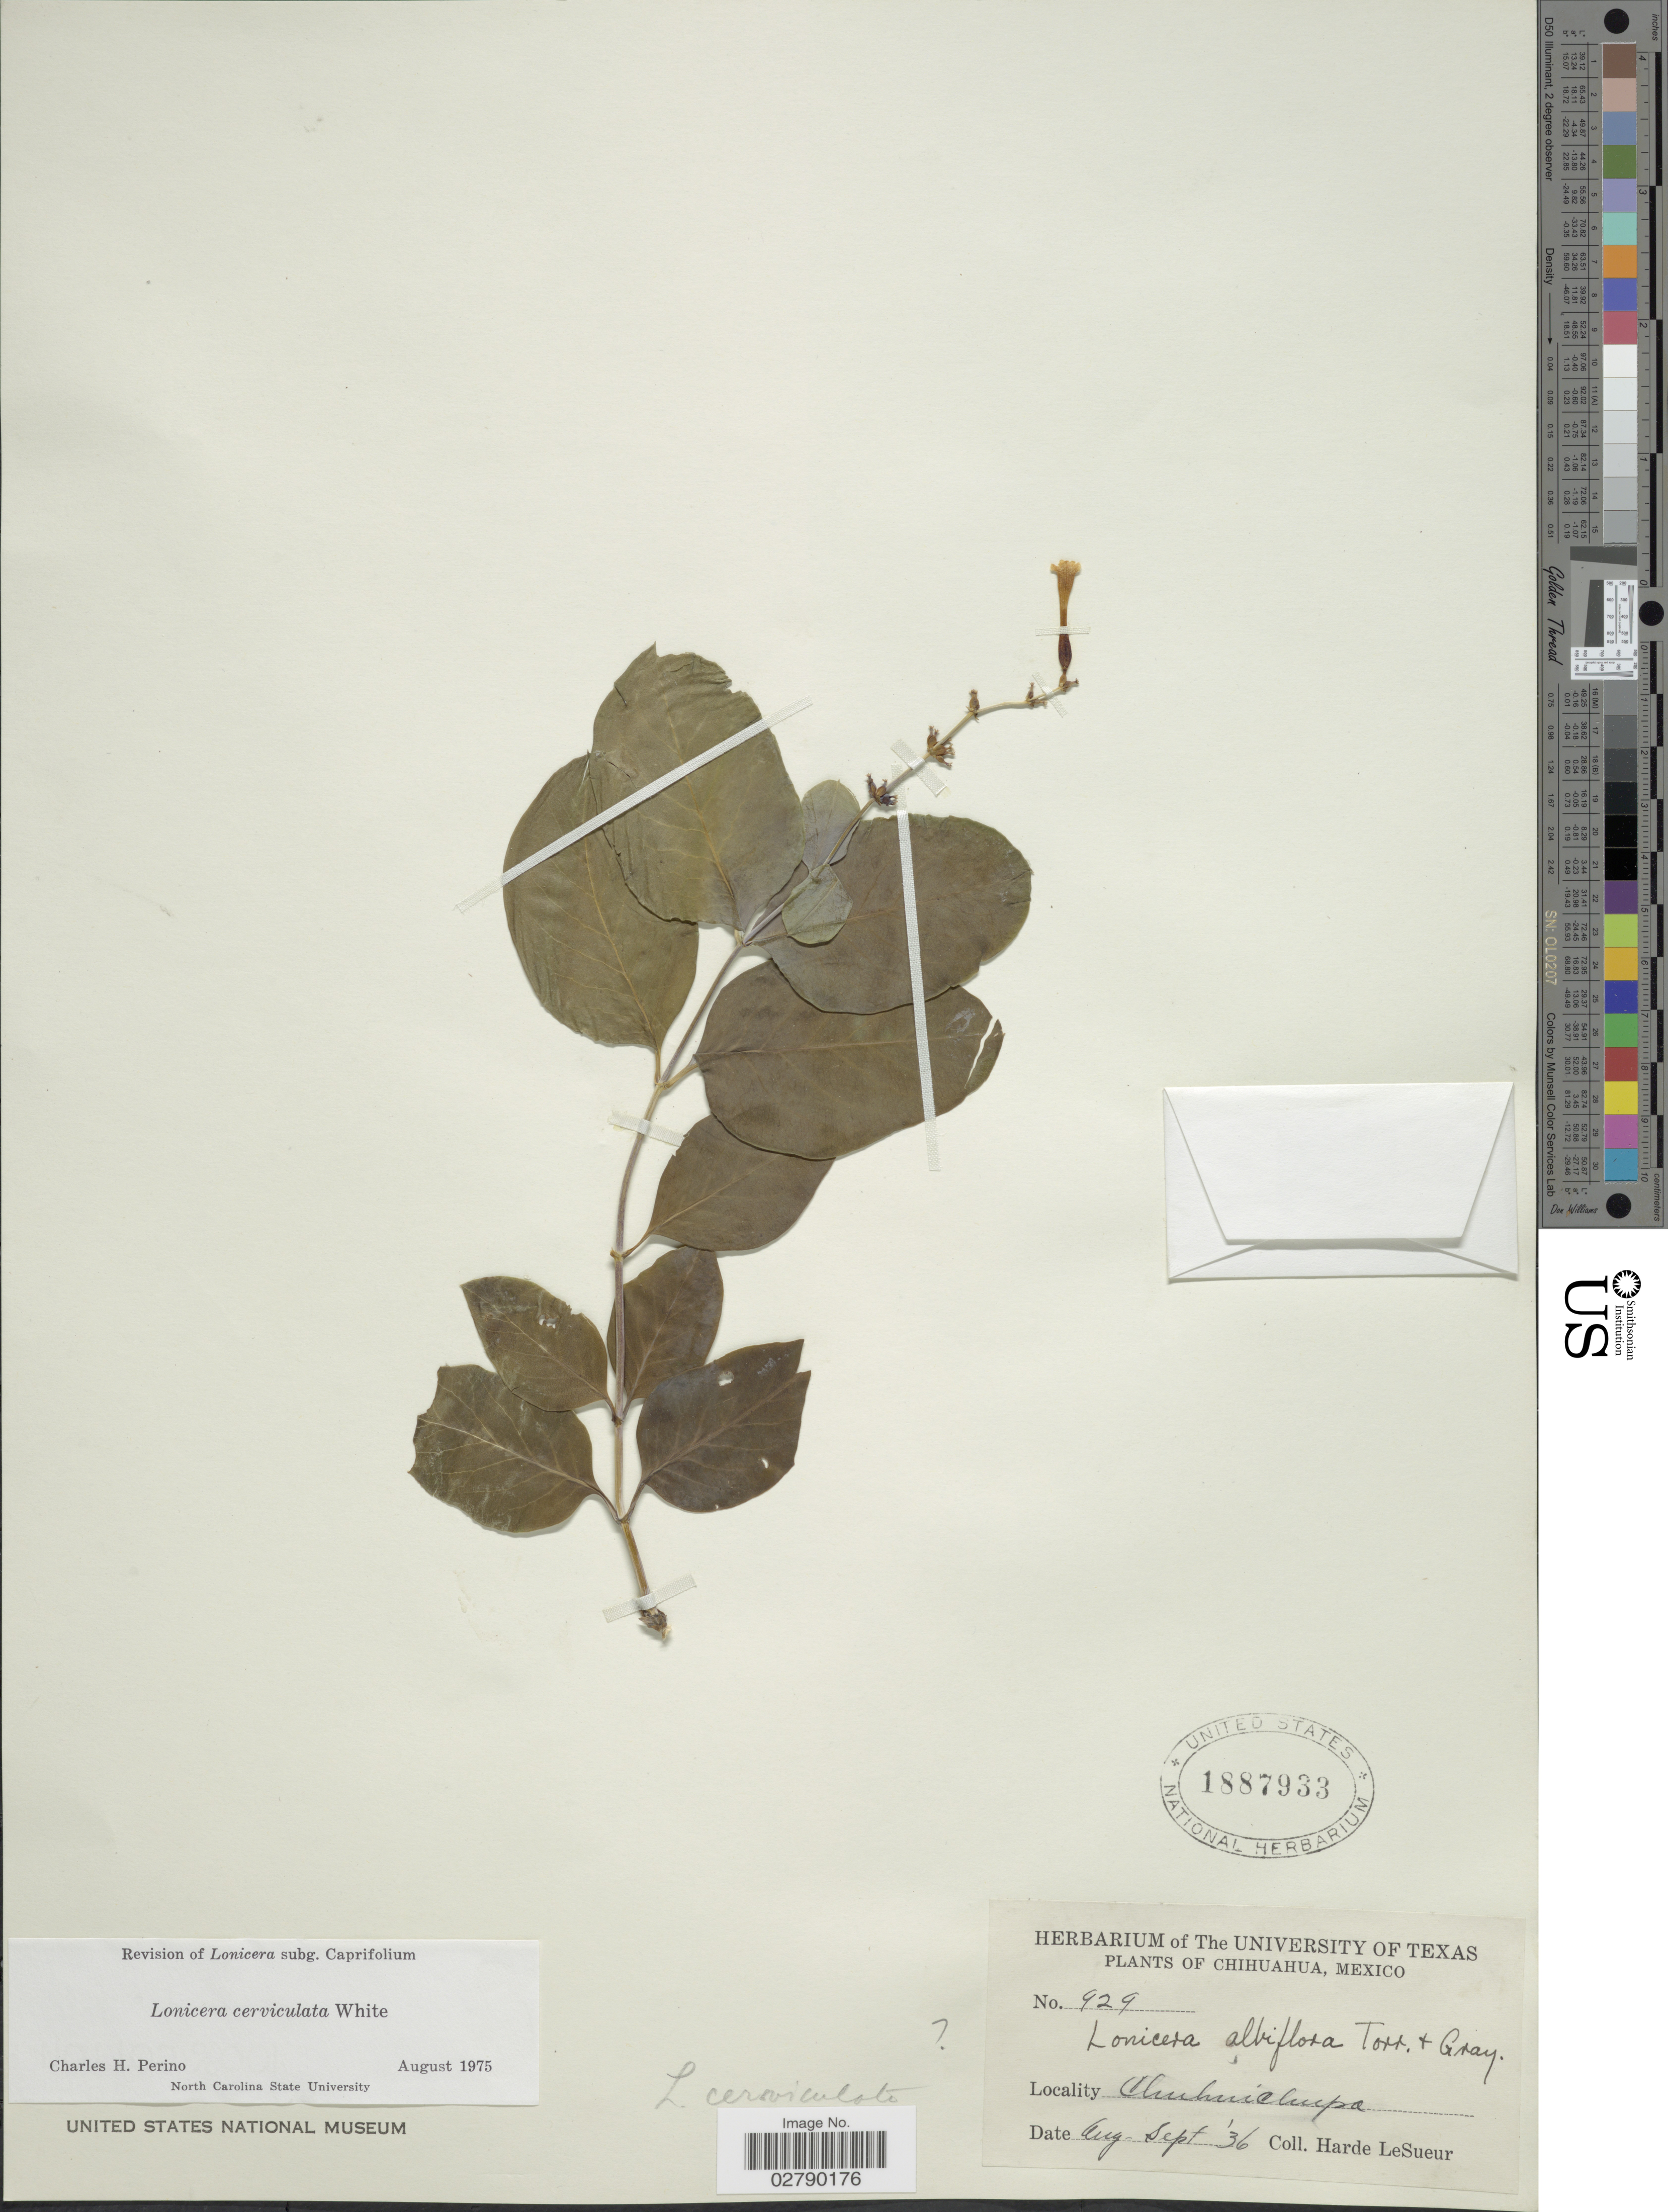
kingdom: Plantae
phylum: Tracheophyta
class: Magnoliopsida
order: Dipsacales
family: Caprifoliaceae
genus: Lonicera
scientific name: Lonicera cerviculata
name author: S.S. White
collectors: H. LeSueur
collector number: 929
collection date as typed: Transcribed d/m/y: /8/36 to /9/36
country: Mexico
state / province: Chihuahua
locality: Chuichupa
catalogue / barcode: US 1887933